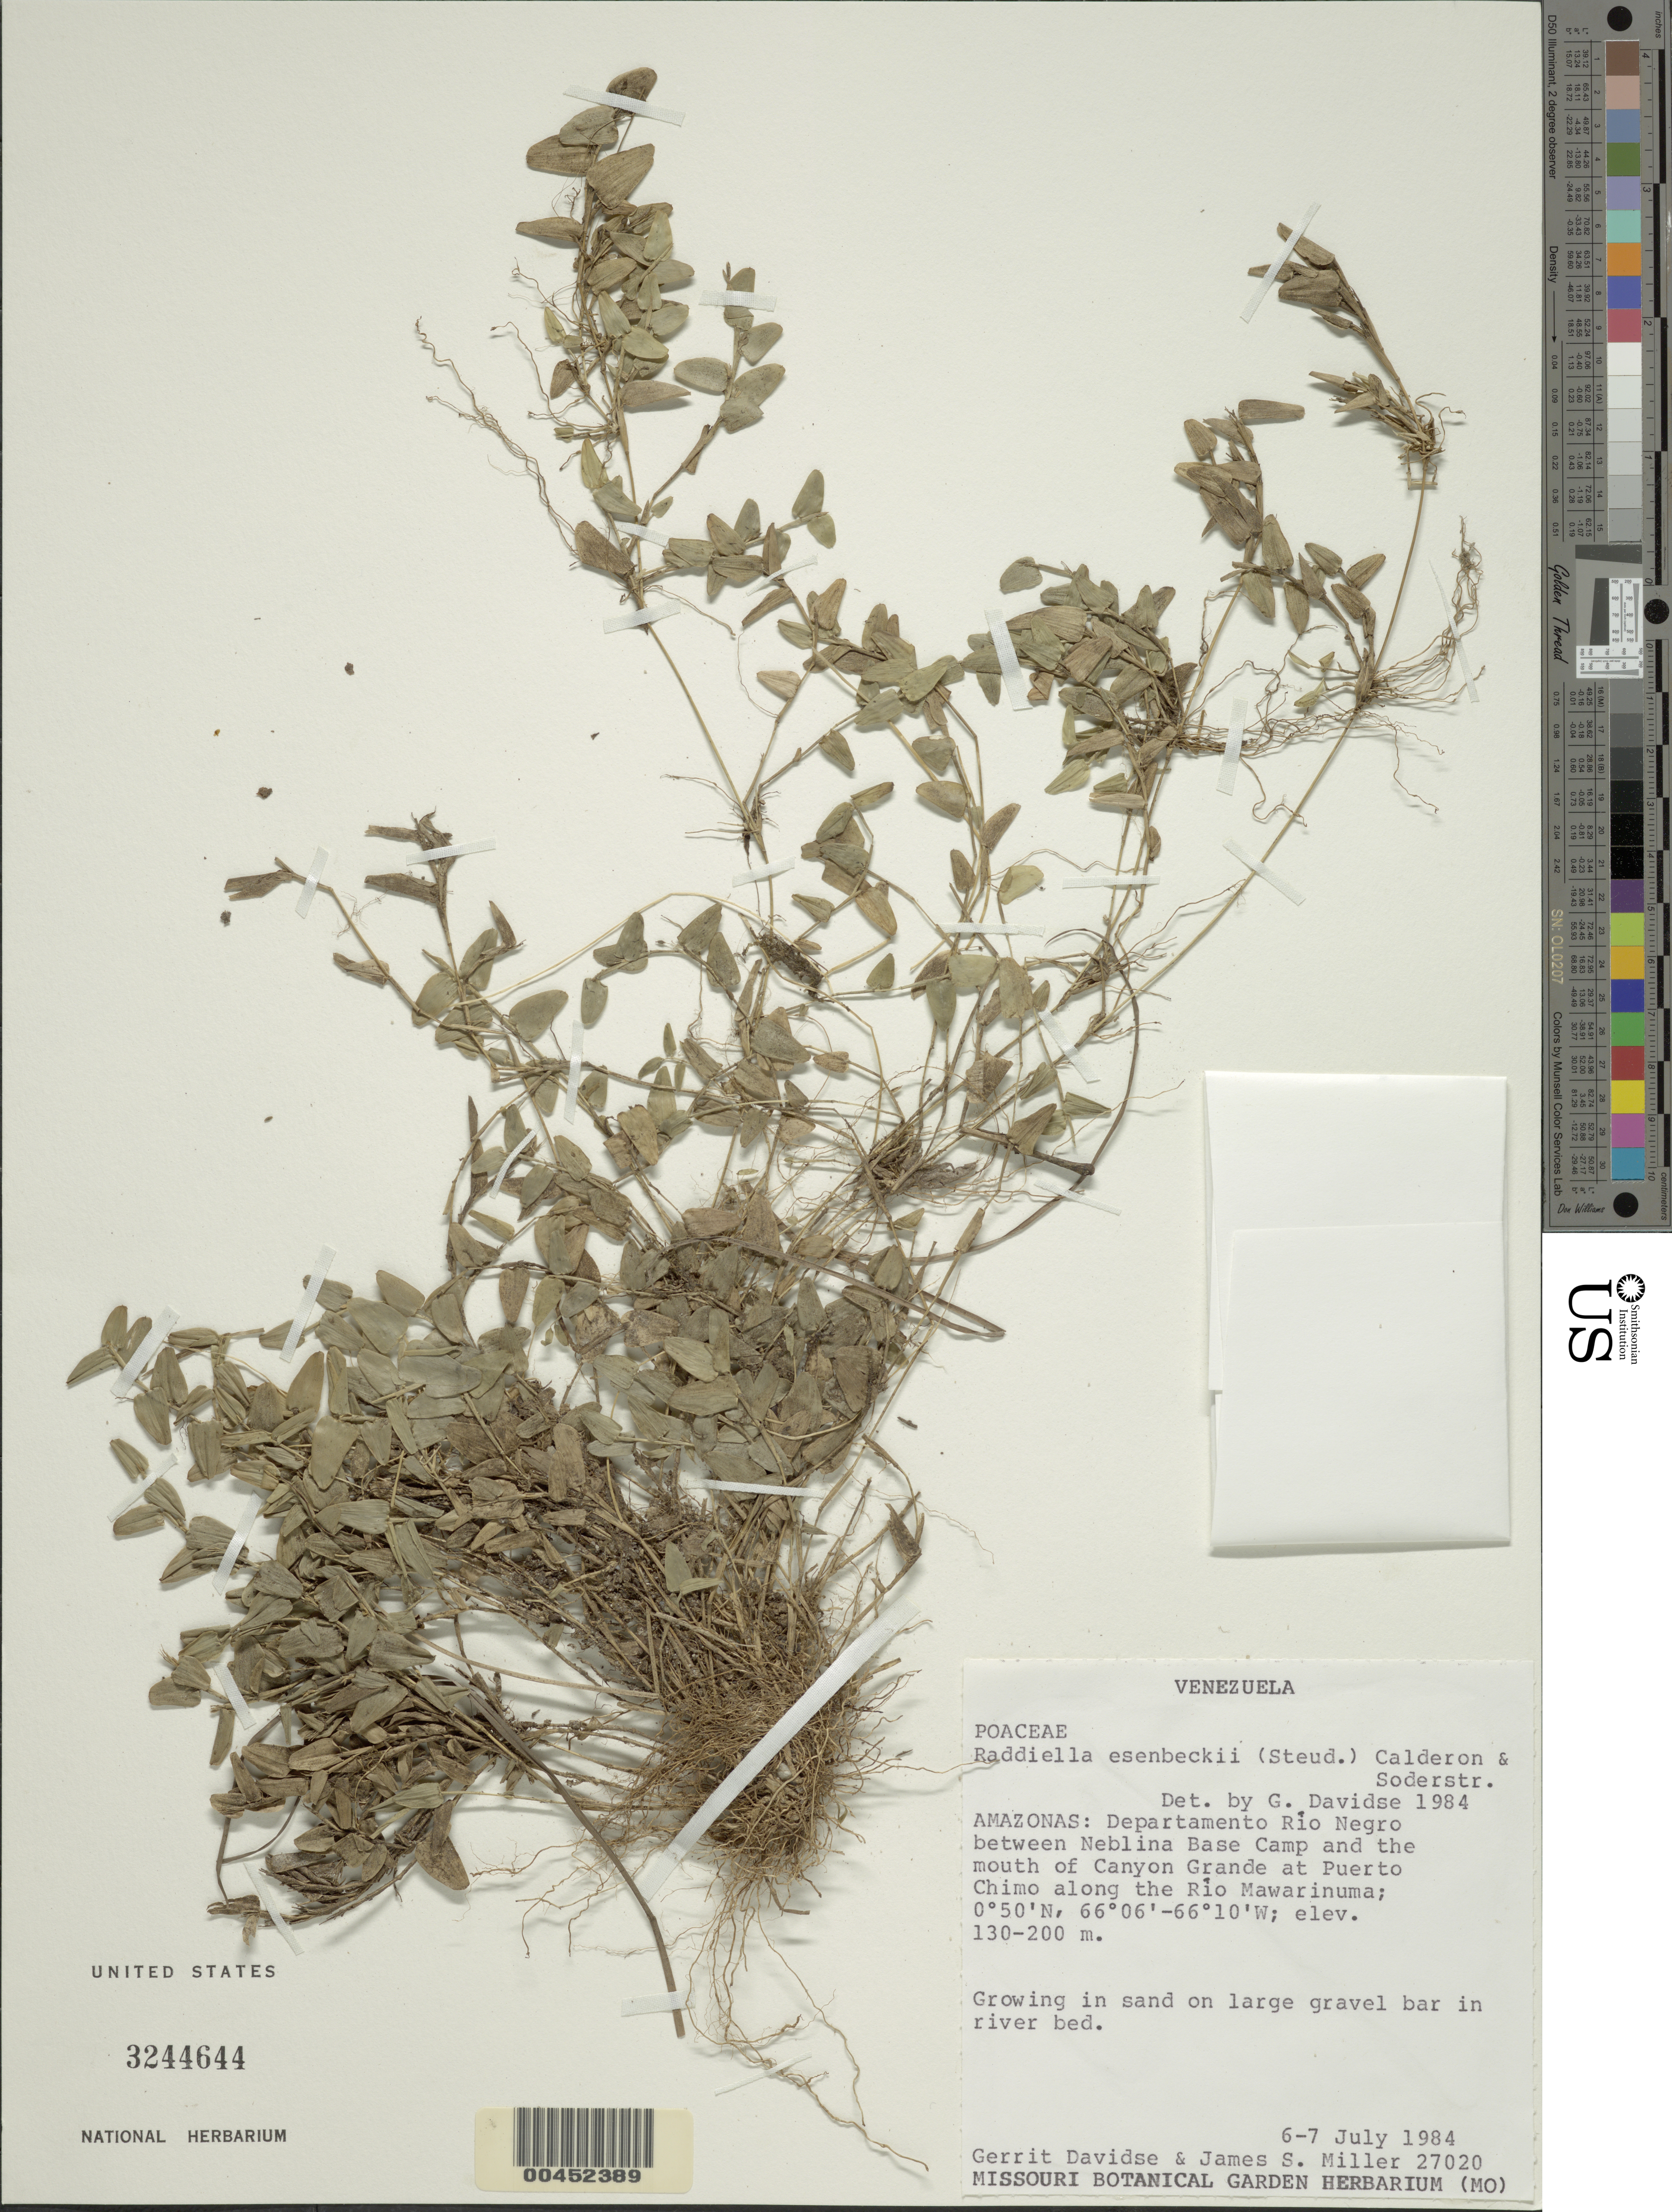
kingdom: Plantae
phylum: Tracheophyta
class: Liliopsida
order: Poales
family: Poaceae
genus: Raddiella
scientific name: Raddiella esenbeckii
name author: (Steud.) C. E. Calderón & Soderstr.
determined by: Davidse, Gerrit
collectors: G. Davidse & J. S. Miller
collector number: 27020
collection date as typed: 06 Jul 1984 to 07 Jul 1984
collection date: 1984-07-06/1984-07-07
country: Venezuela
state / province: Amazonas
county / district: Rio Negro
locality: Amazonas: Departamento Río Negro between Neblina Base Camp and the mouth of Canyon Grande at Puerto Chimo along the Río Mawarinuma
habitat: In sand on large gravel bar in river bed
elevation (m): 130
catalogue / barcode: US 3244644